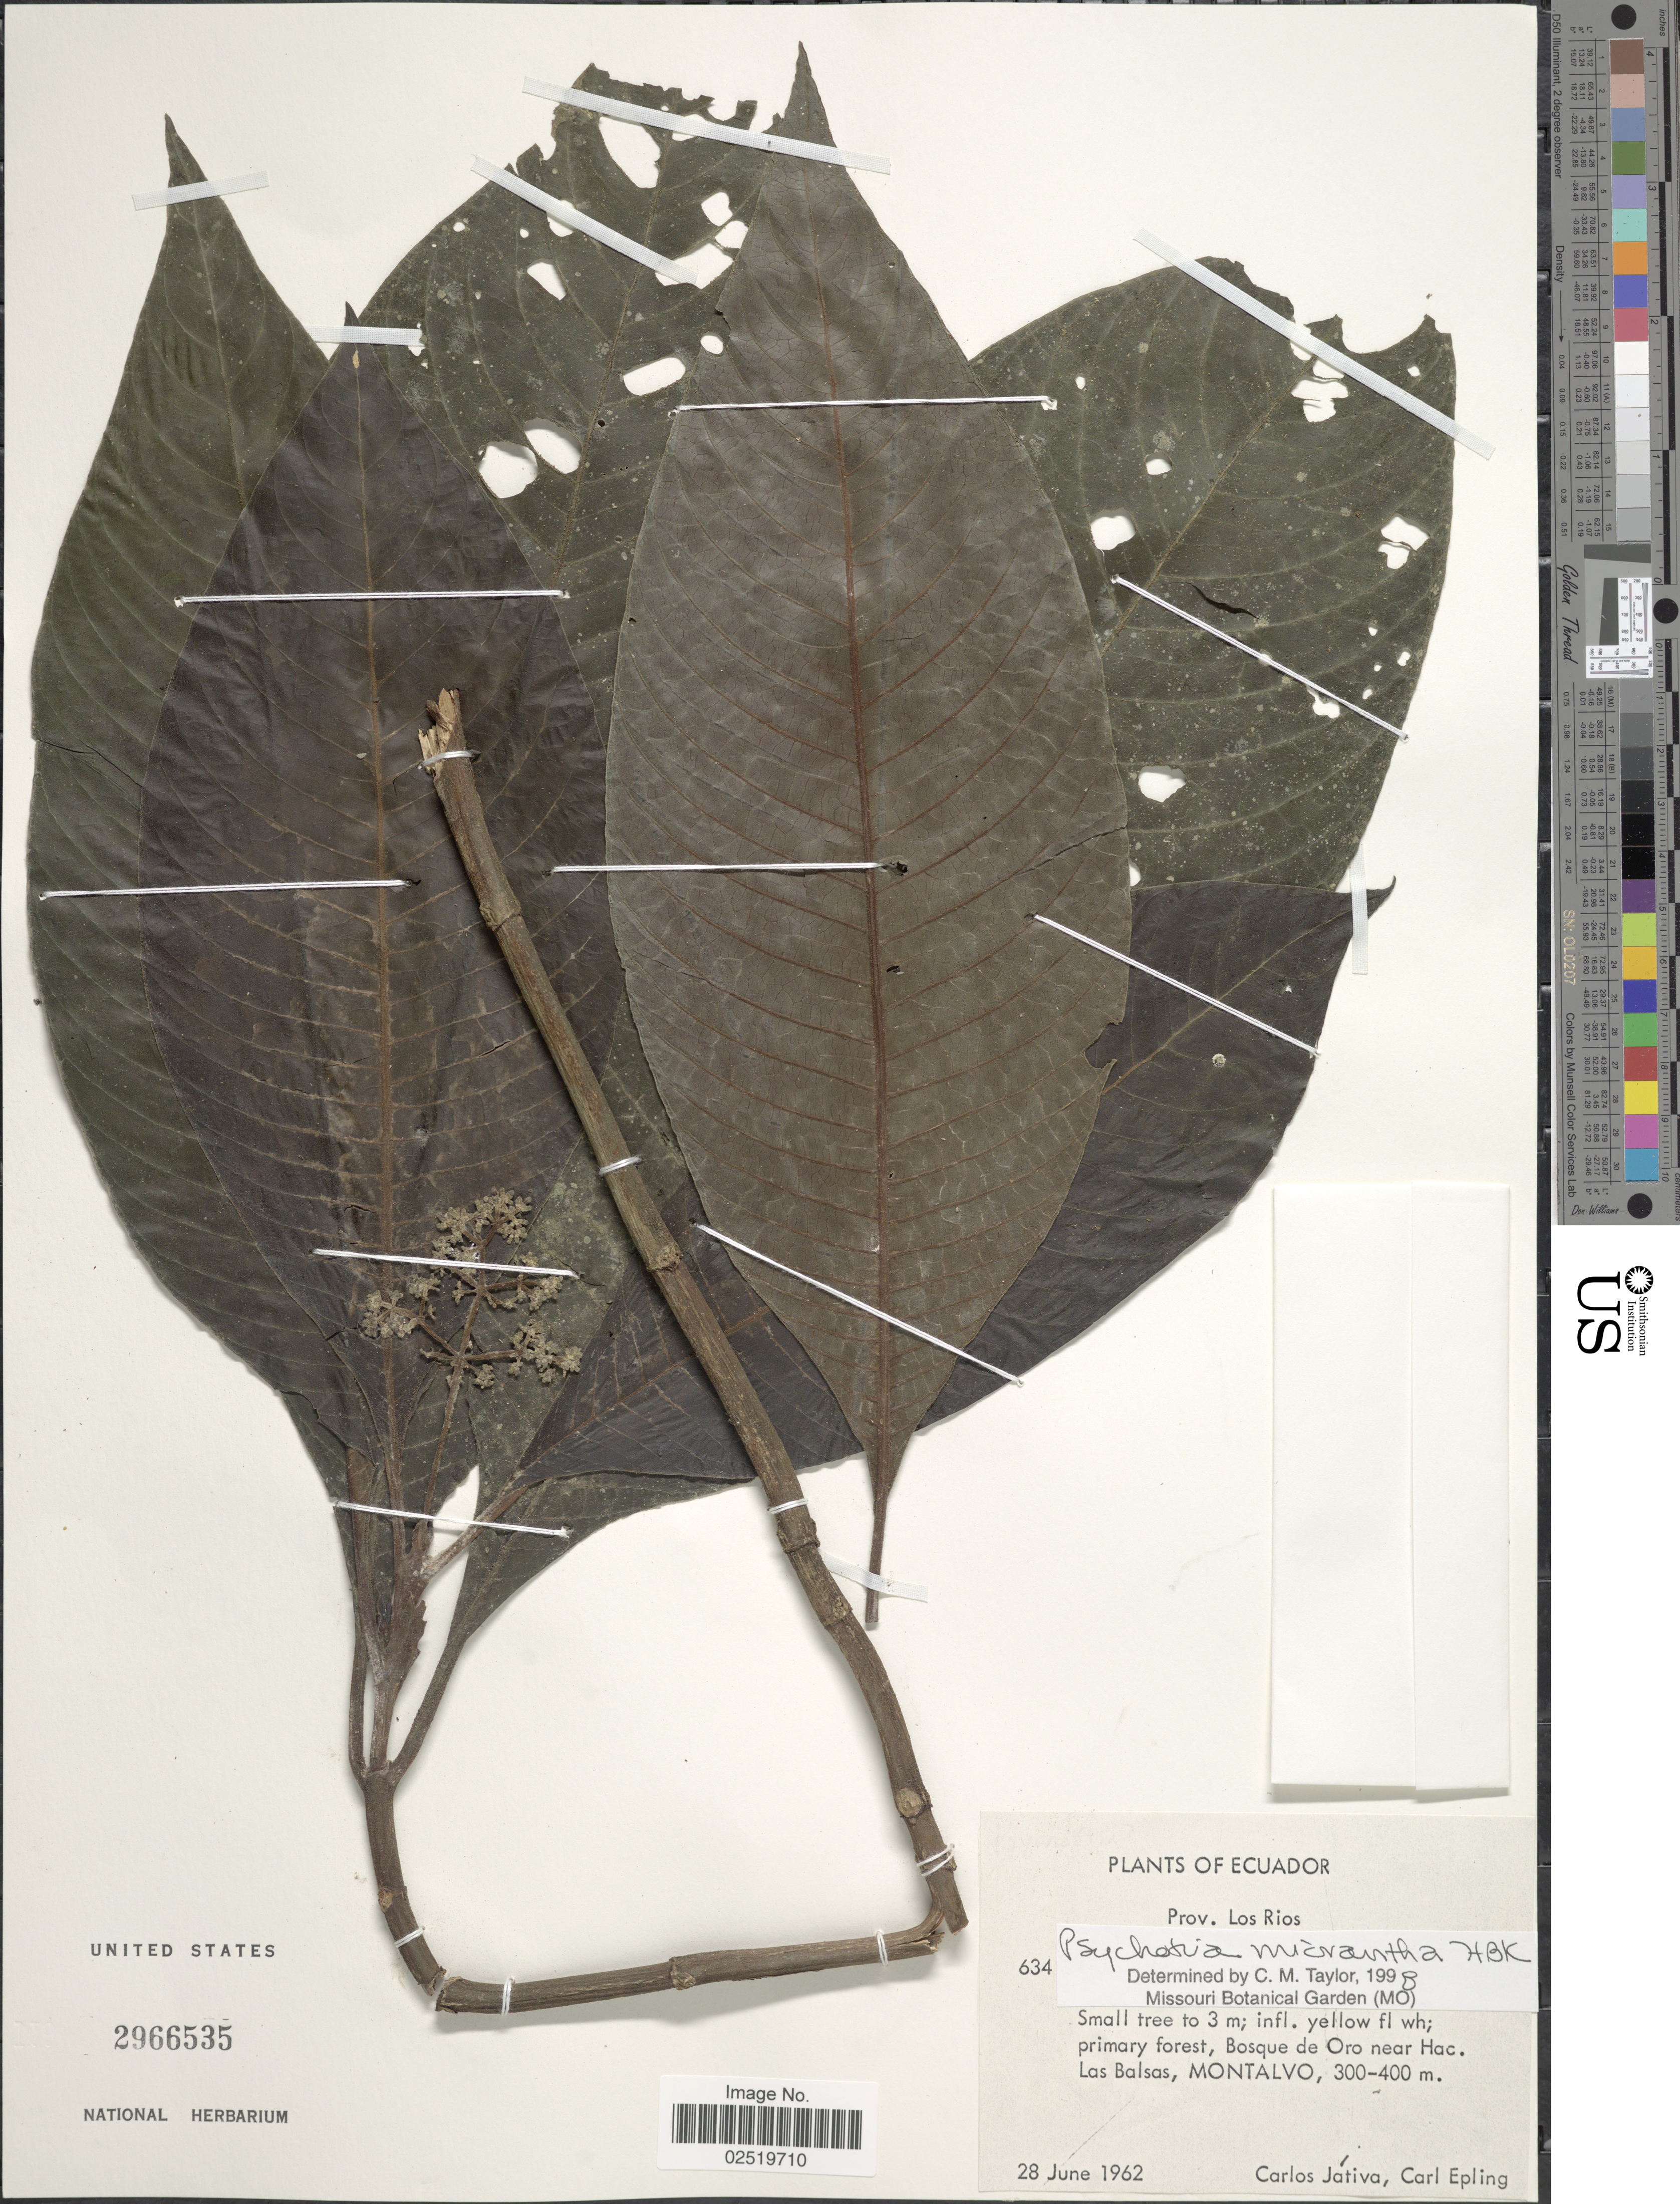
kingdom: Plantae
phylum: Tracheophyta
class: Magnoliopsida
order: Gentianales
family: Rubiaceae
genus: Psychotria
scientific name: Psychotria micrantha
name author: Kunth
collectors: C. D. Játiva & C. C. Epling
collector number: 634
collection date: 1962-06-28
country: Ecuador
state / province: Los Ríos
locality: Bosque de Oro near Hac. Las Balsas, Montalvo.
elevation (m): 300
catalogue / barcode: US 2966535